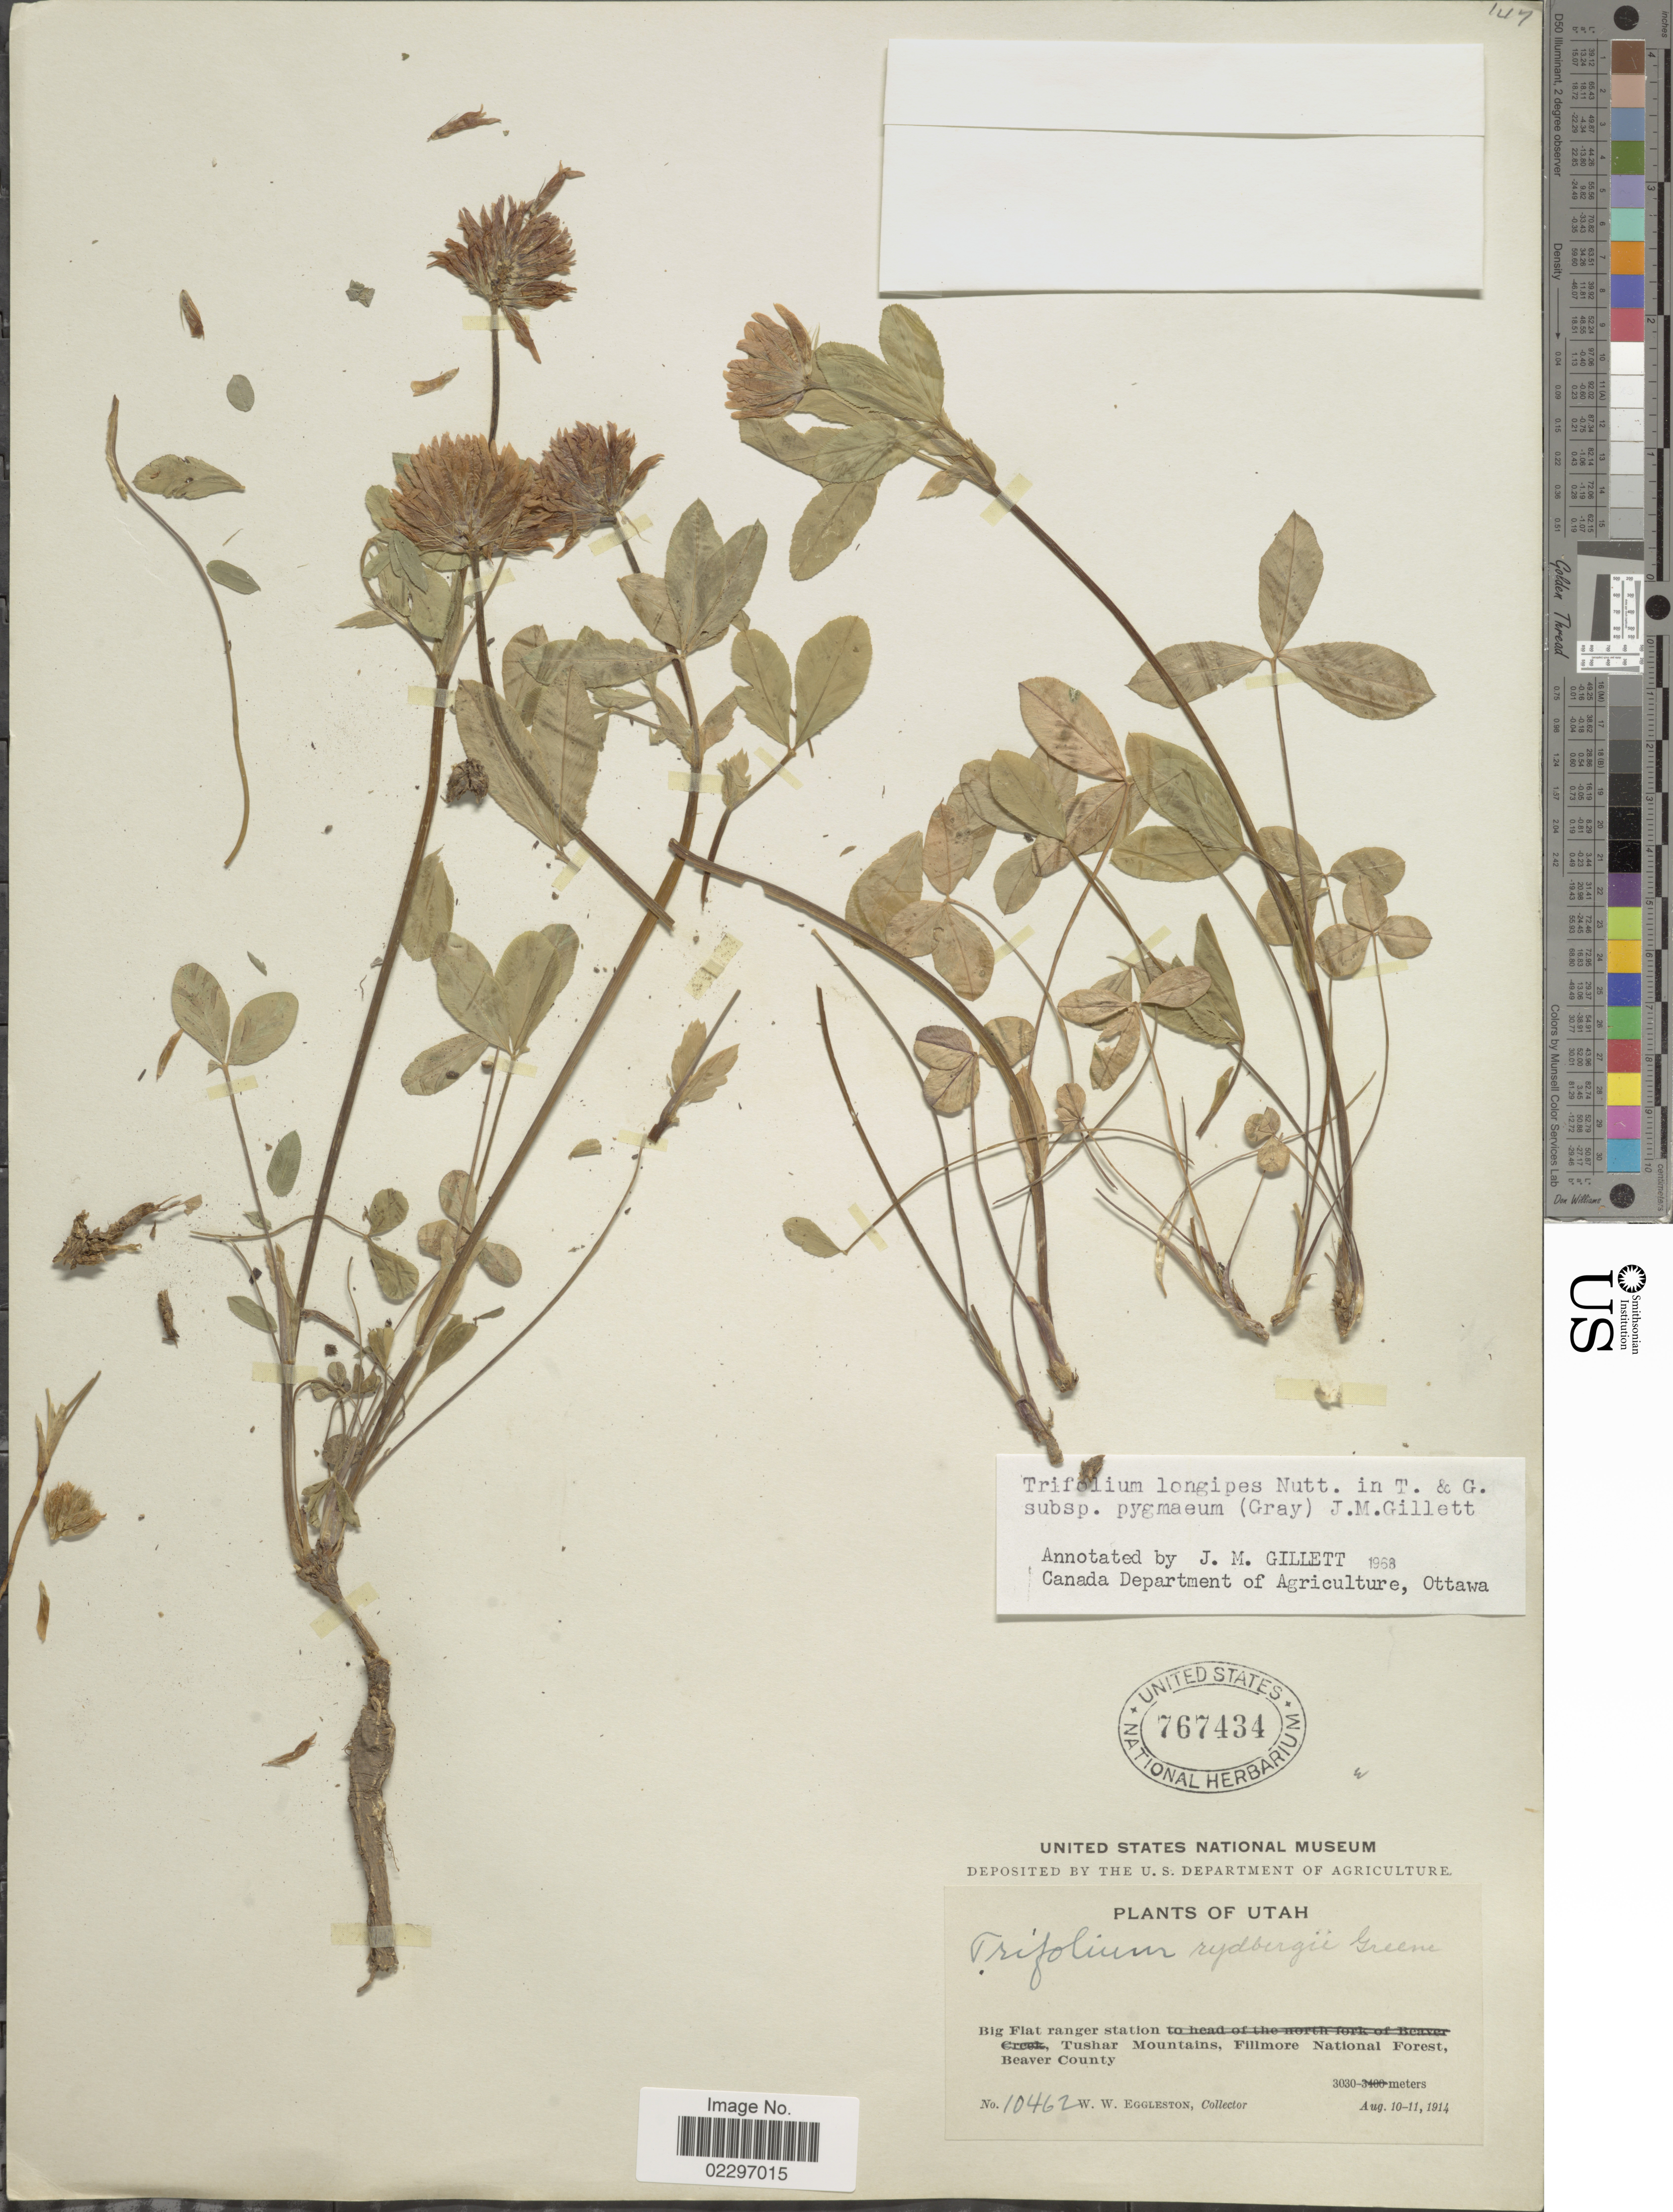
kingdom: Plantae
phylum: Tracheophyta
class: Magnoliopsida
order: Fabales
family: Fabaceae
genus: Trifolium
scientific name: Trifolium longipes var. pygmaeum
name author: A. Gray in Ives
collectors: W. W. Eggleston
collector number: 10462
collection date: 1914-08-10/1914-08-11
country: United States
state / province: Utah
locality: Big Flat Ranger station, Tushar Mountains, Fillmore National Forest, Beaver County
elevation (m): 3030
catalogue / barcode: US 767434